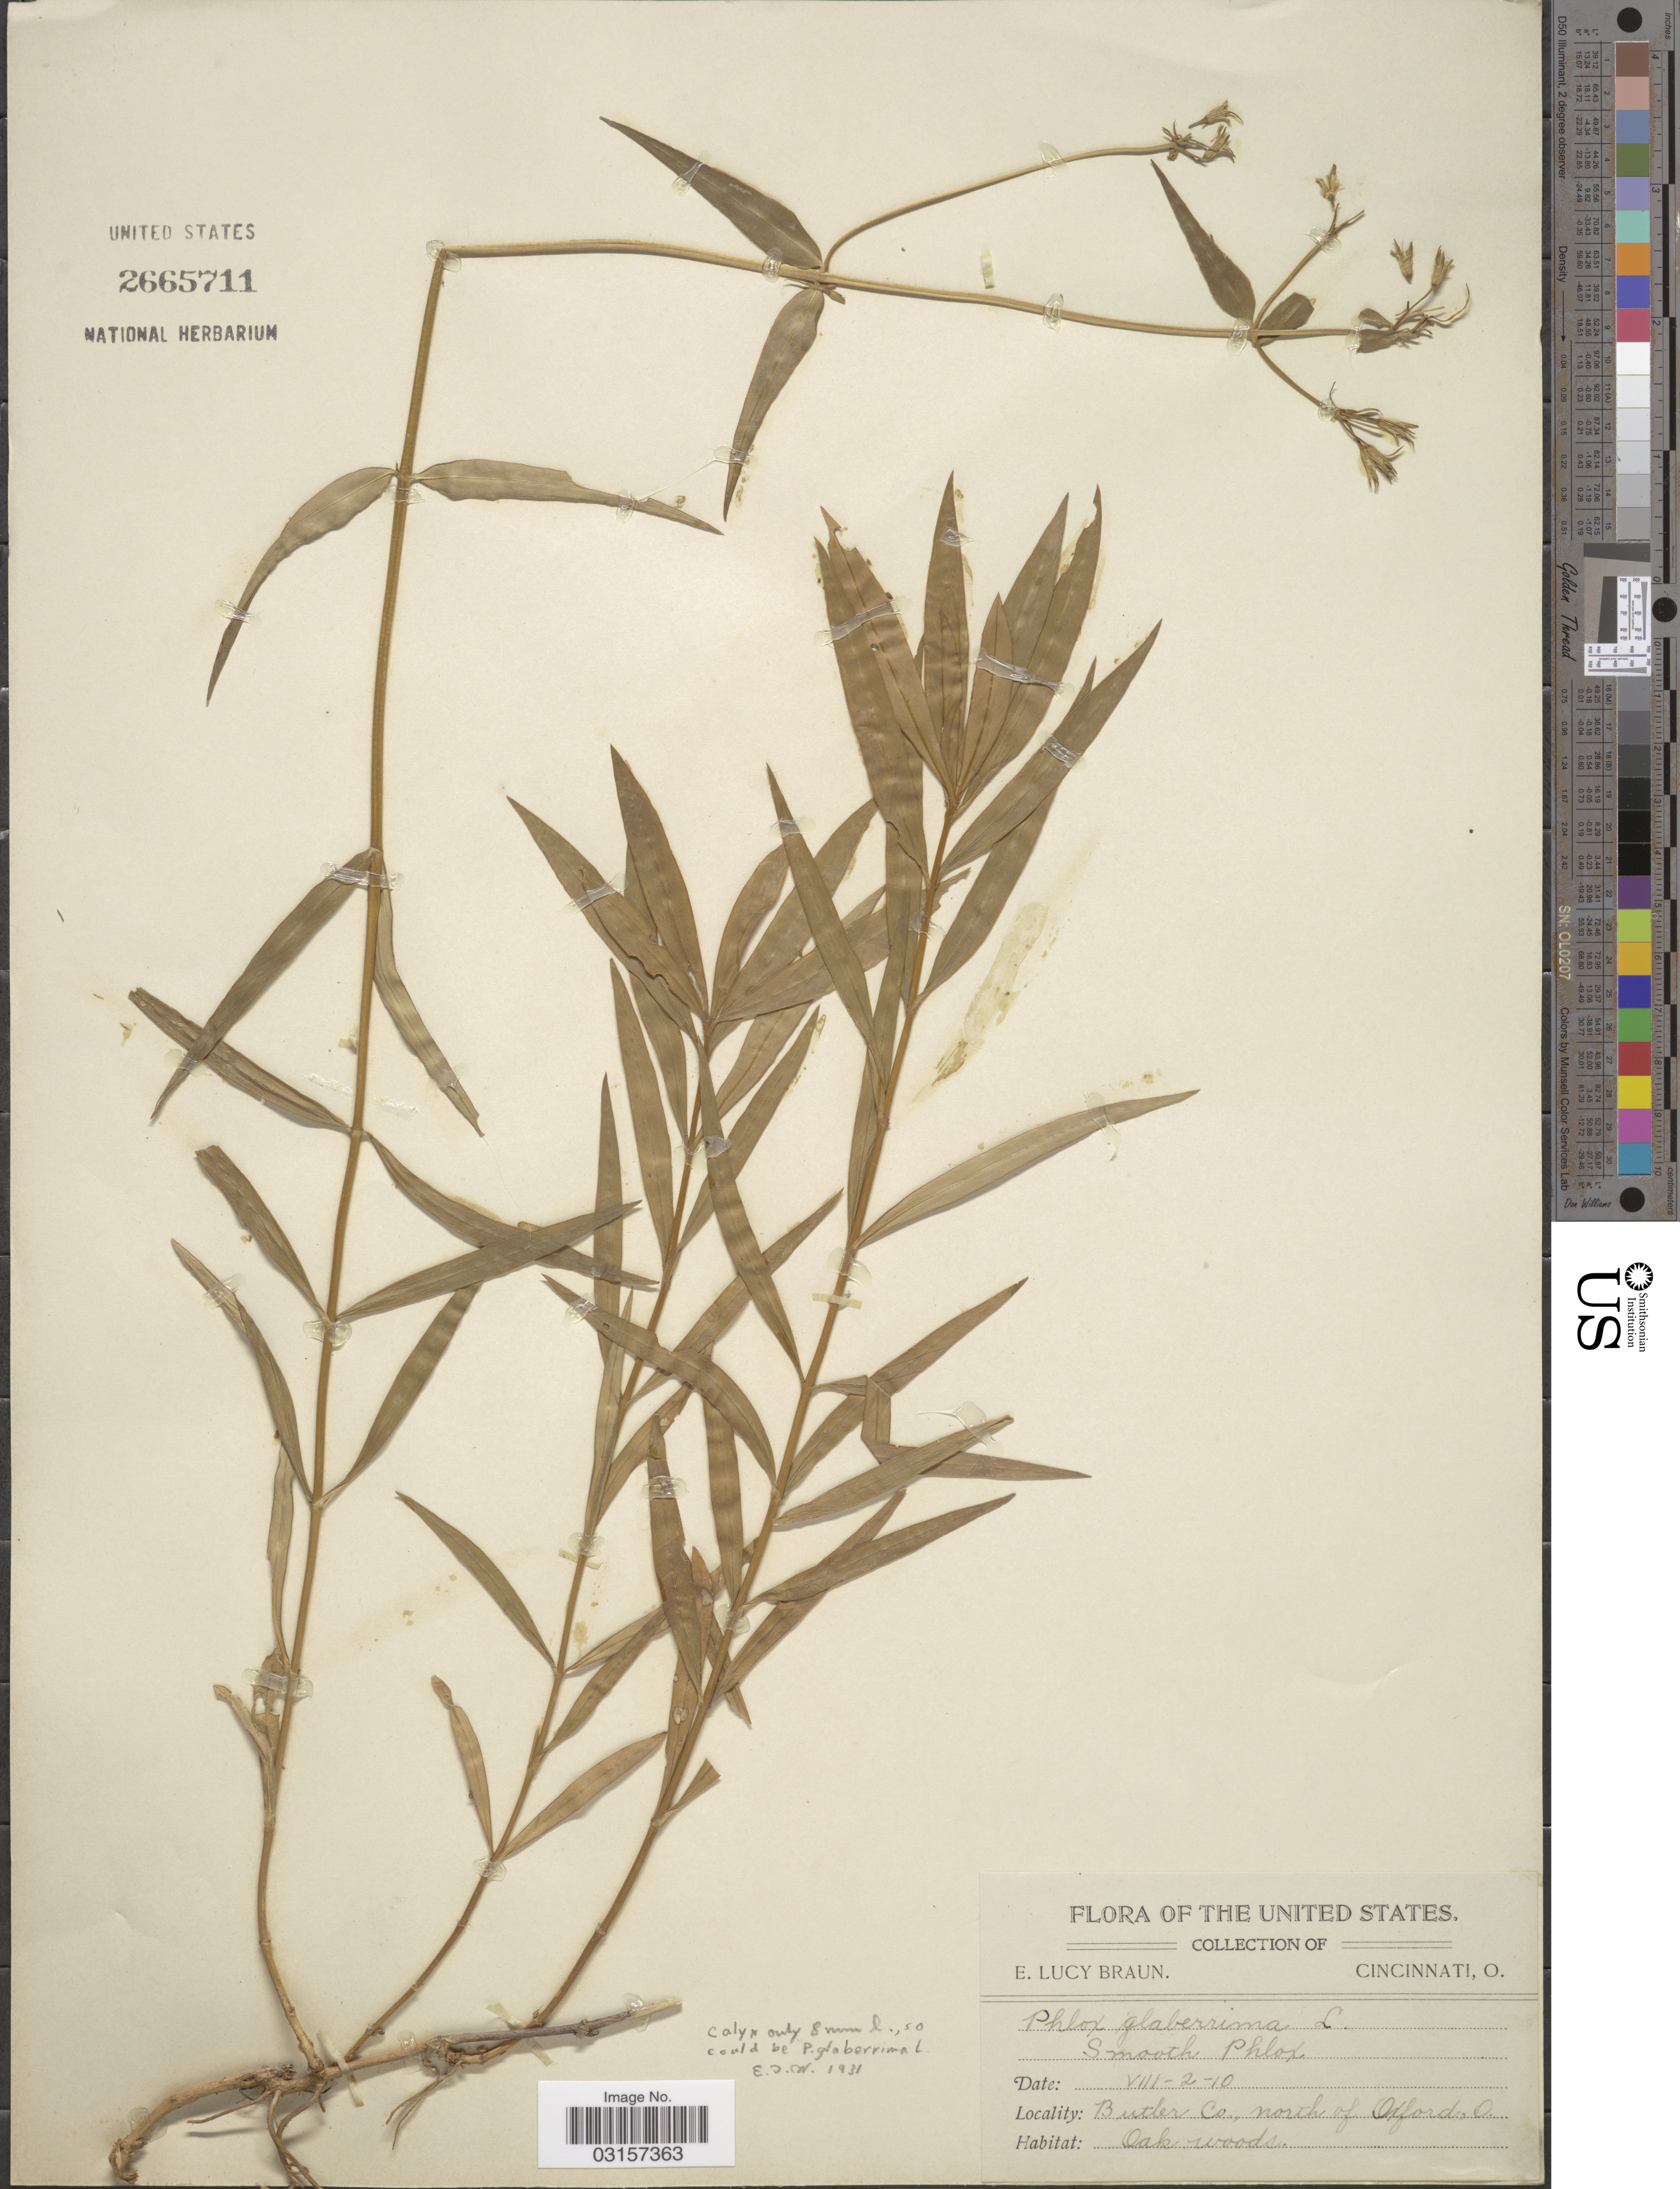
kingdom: Plantae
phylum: Tracheophyta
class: Magnoliopsida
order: Ericales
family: Polemoniaceae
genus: Phlox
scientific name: Phlox glaberrima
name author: L.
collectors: E. L. Braun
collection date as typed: Transcribed d/m/y: 2/8/10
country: United States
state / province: Ohio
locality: Butler Co., north of Oxford.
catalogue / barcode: US 2665711